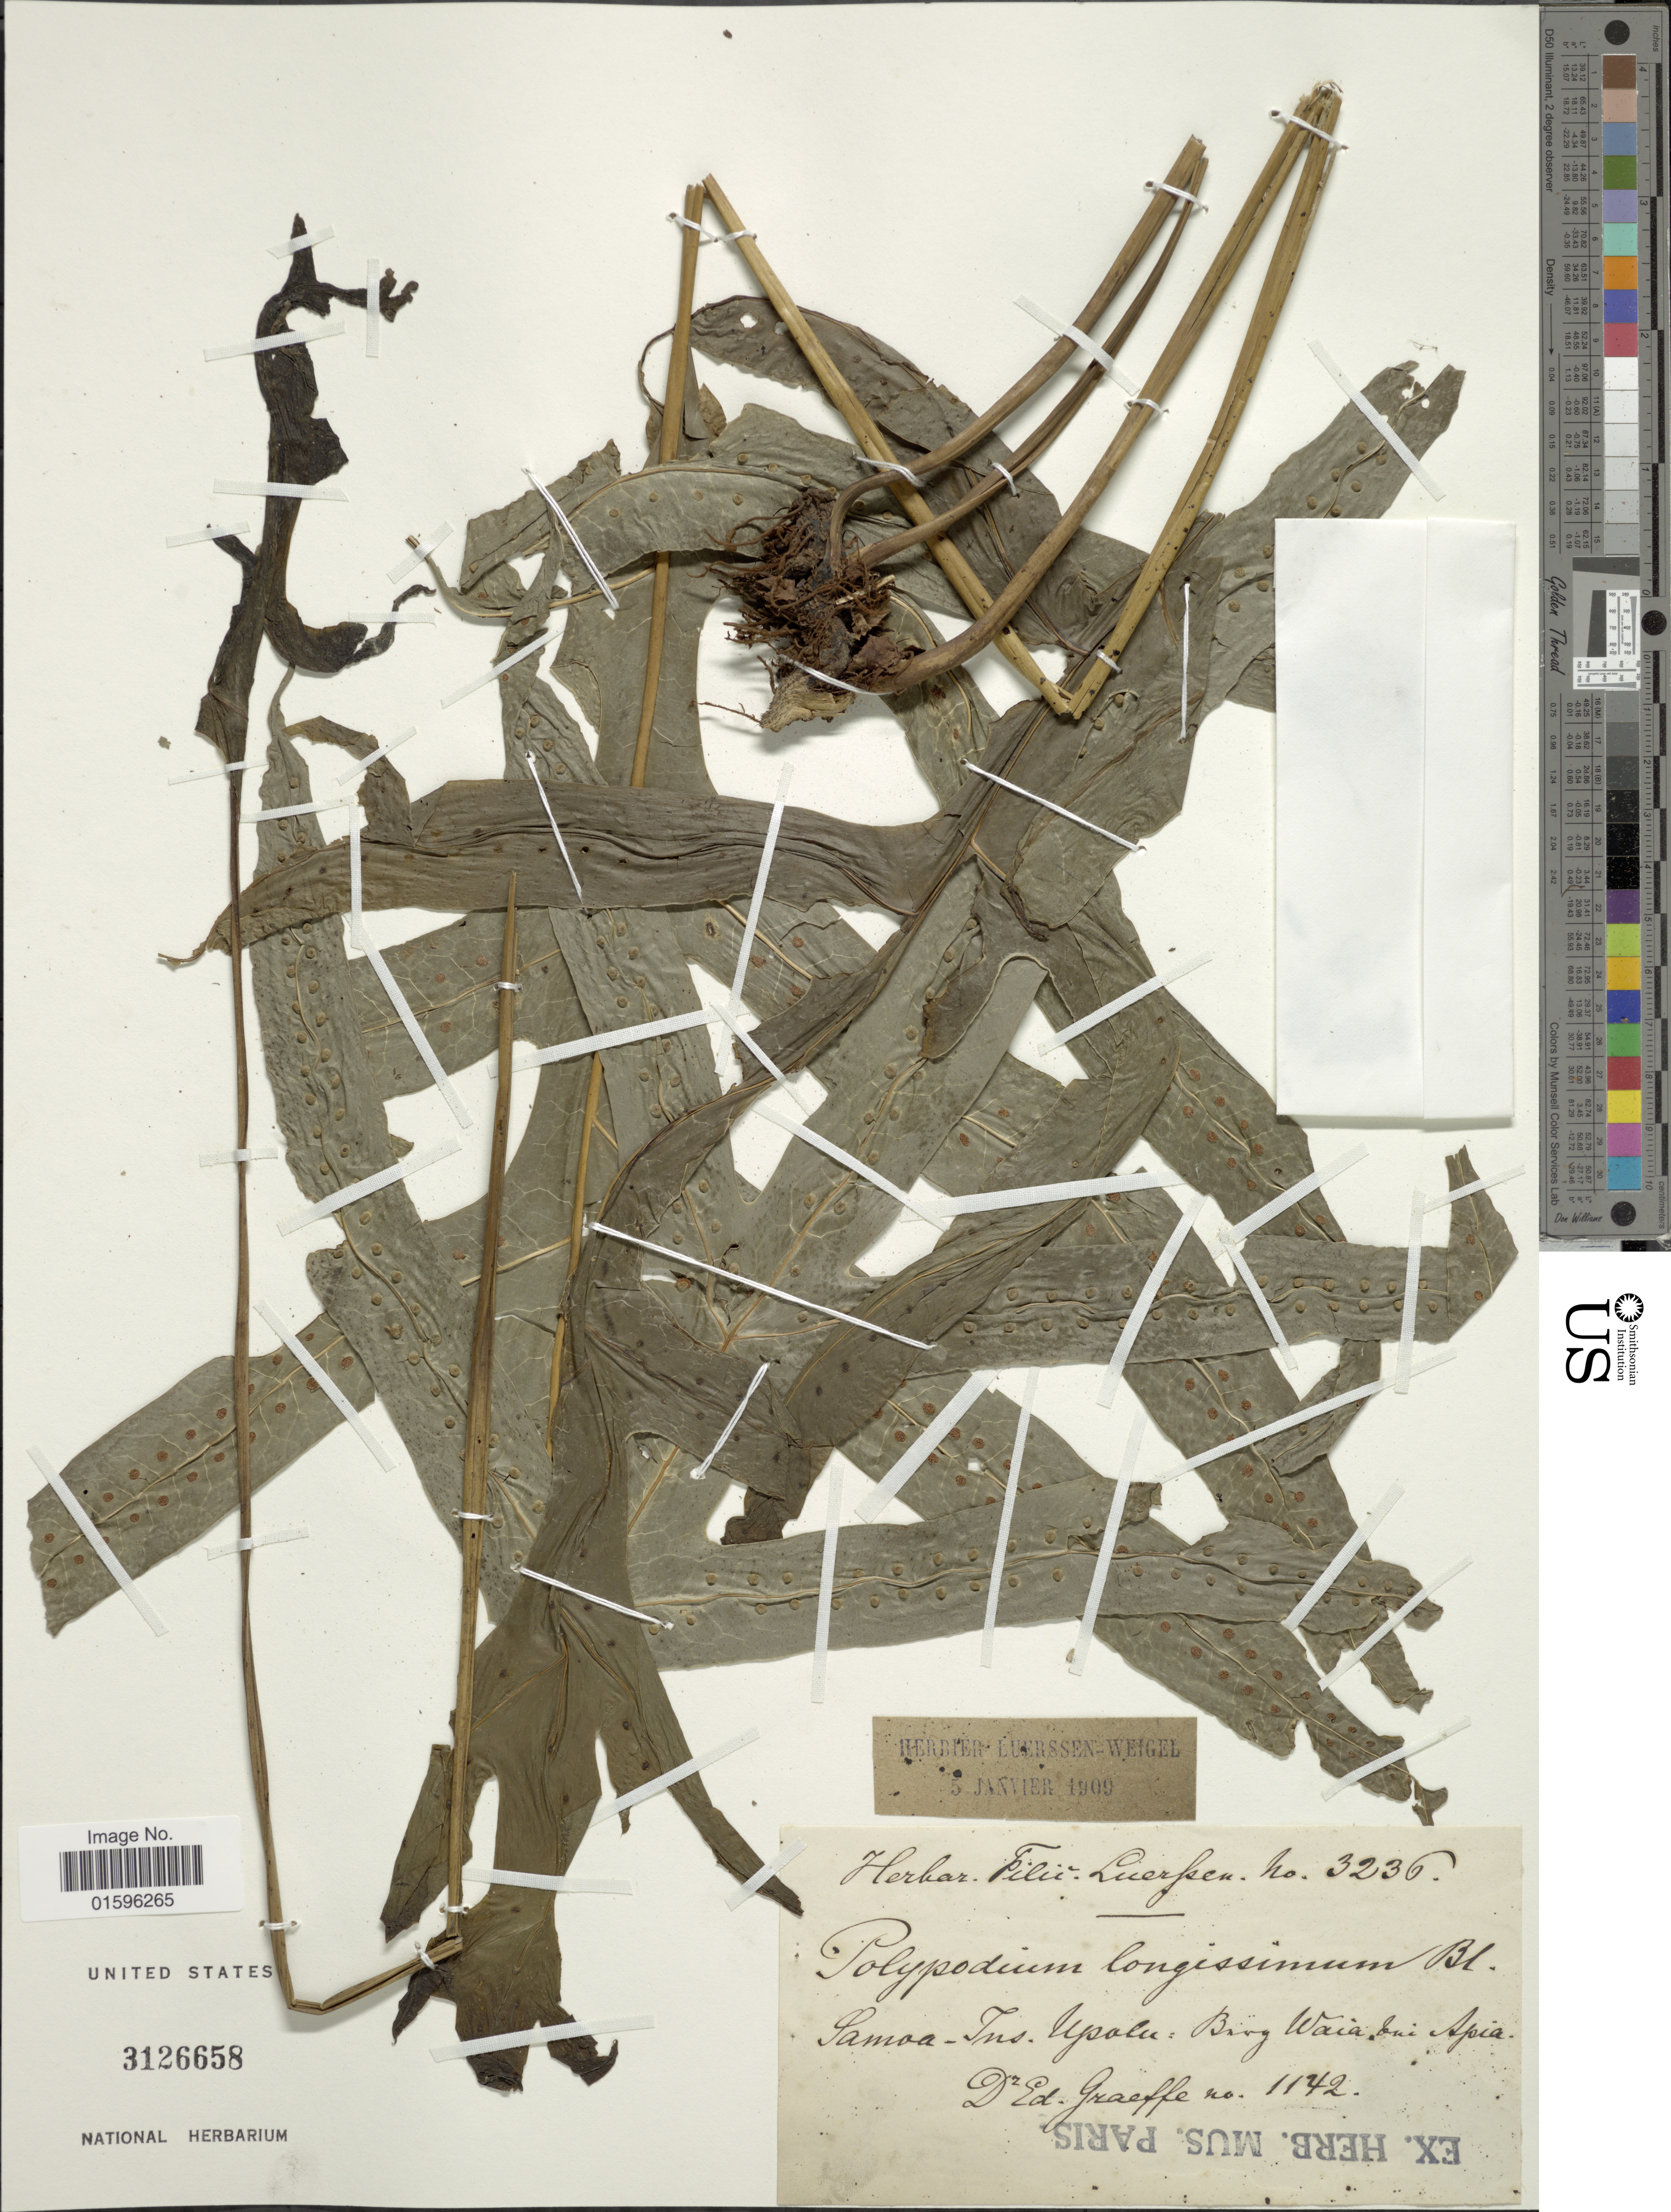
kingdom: Plantae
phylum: Tracheophyta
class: Polypodiopsida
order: Polypodiales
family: Polypodiaceae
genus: Polypodium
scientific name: Polypodium longissimum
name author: Blume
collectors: E. Graeffe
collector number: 3236/1142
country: Samoa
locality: Samoa-Ins. Upolu, Bing Waia bei Apia [interpreted]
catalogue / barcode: US 3126658